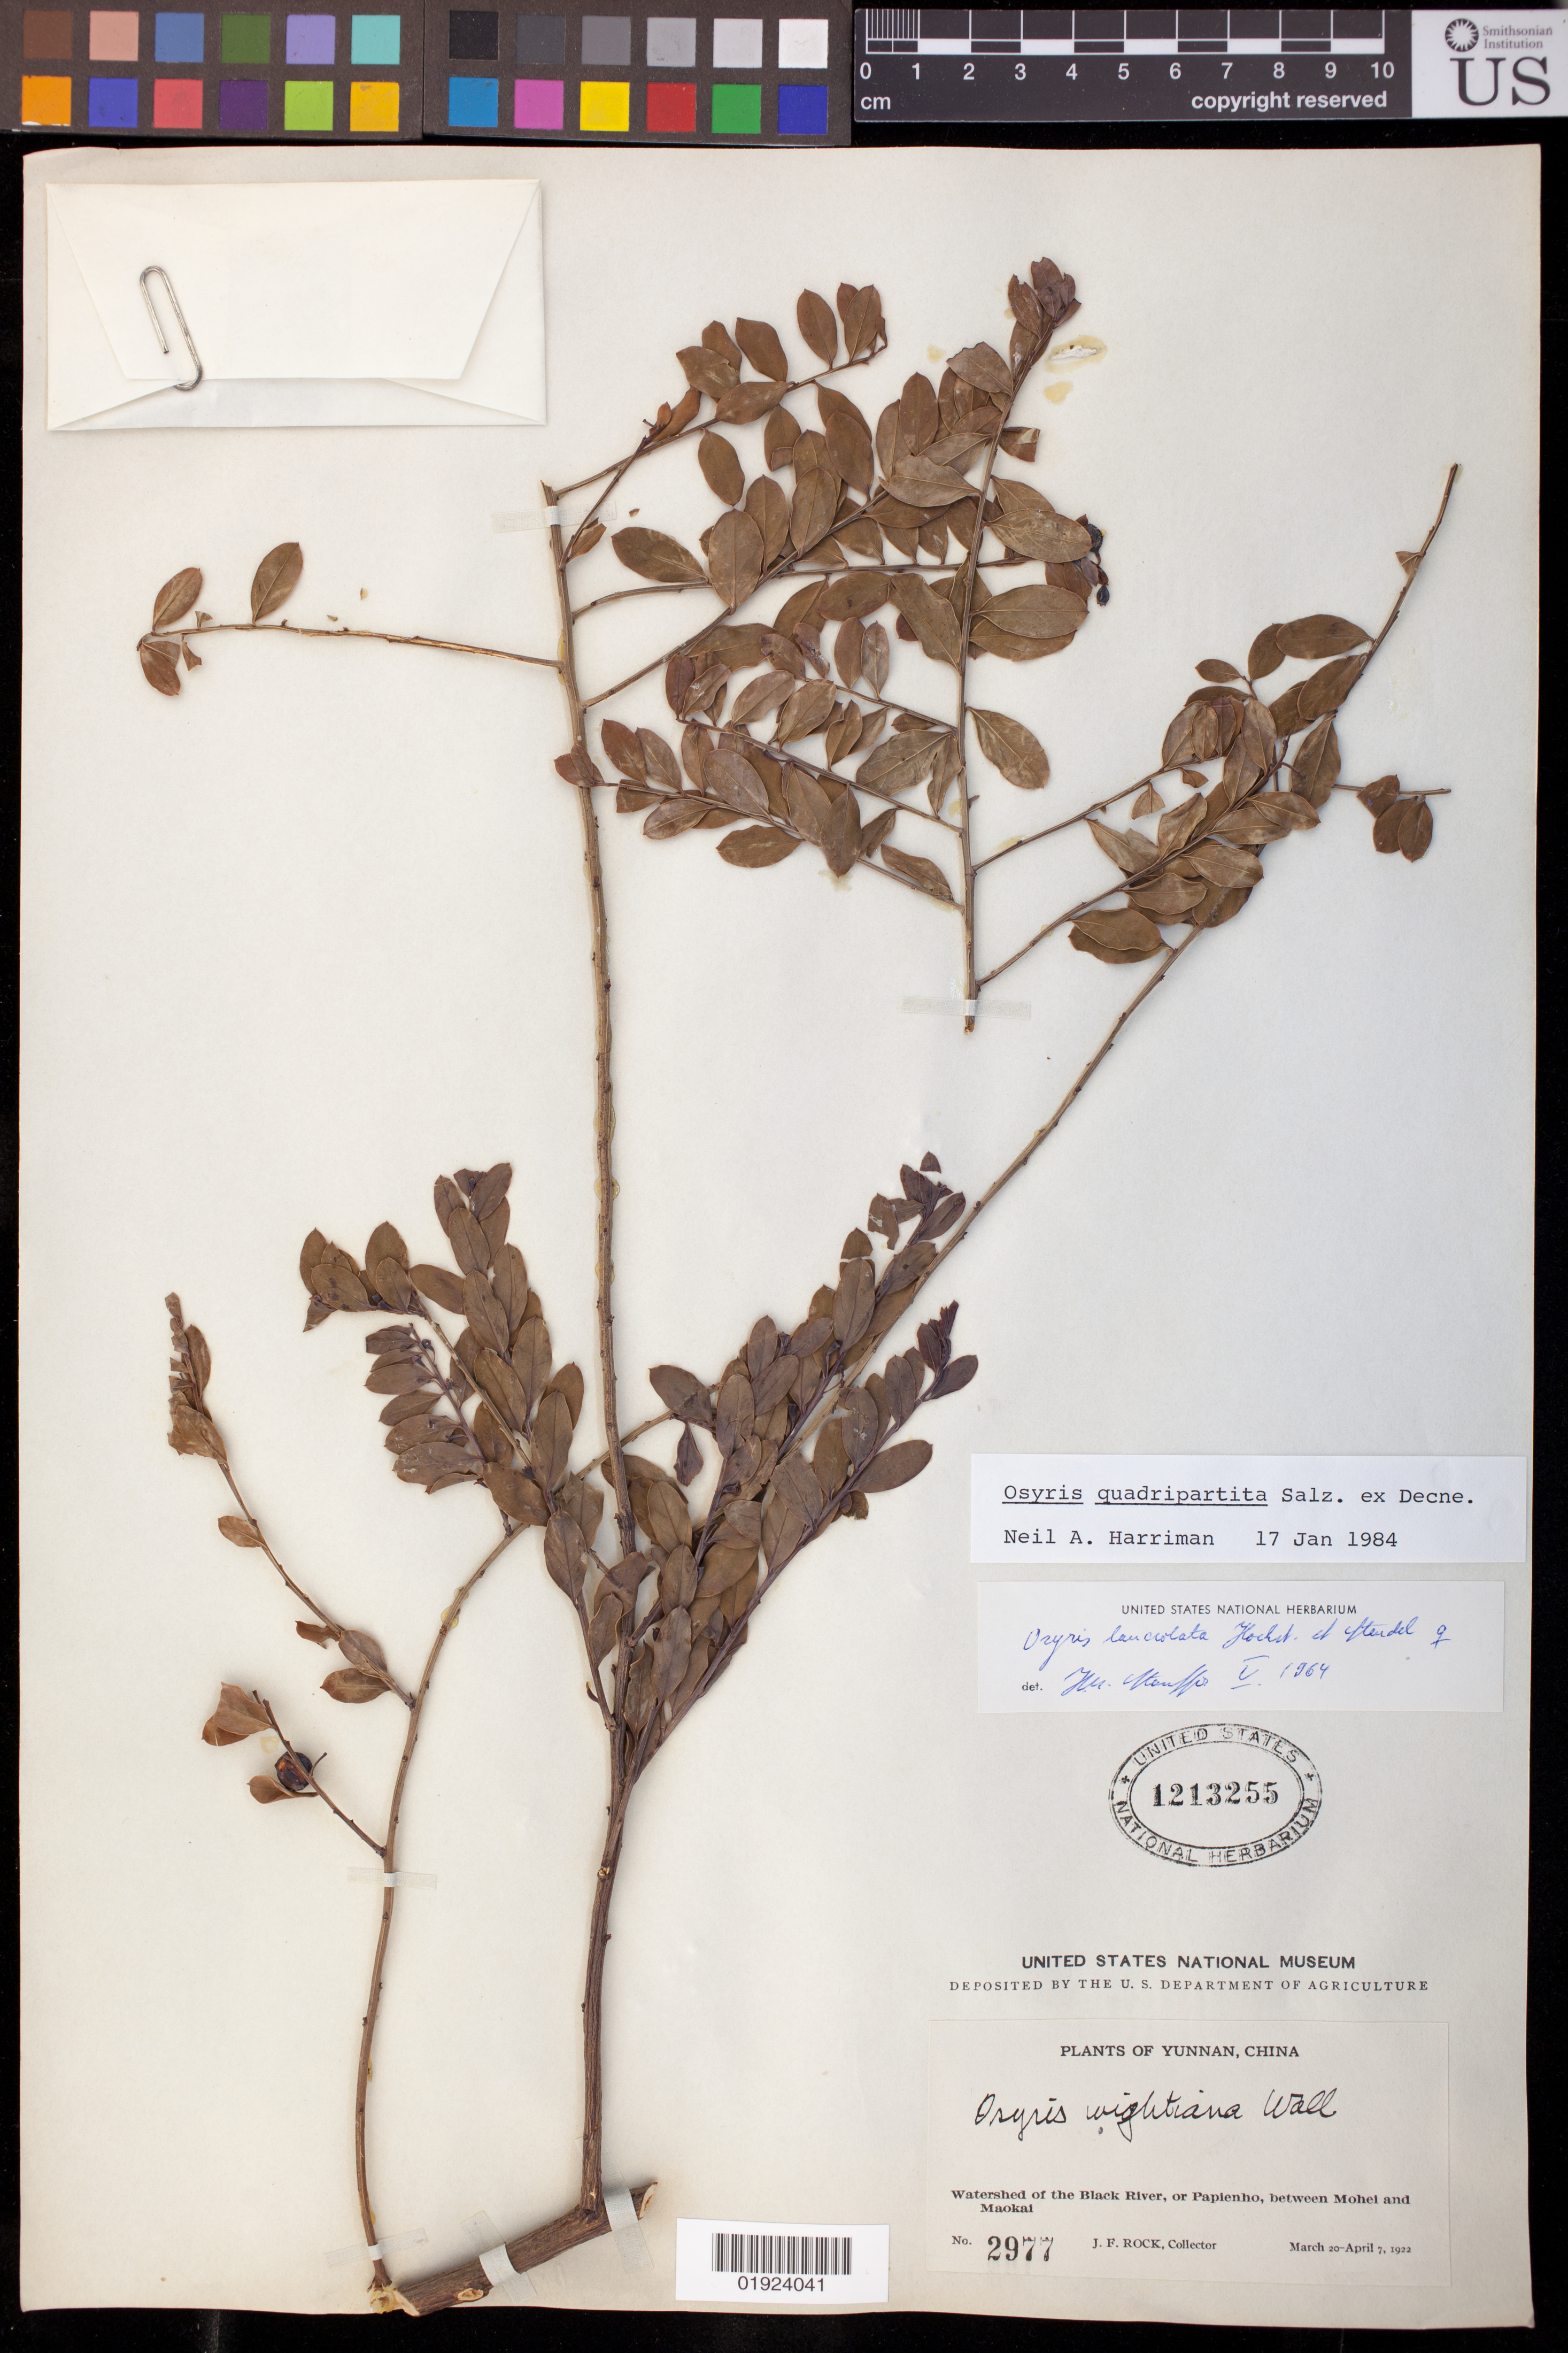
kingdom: Plantae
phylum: Tracheophyta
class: Magnoliopsida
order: Santalales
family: Santalaceae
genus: Osyris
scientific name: Osyris quadripartita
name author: Salzm. ex Decne.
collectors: J. F. Rock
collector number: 2977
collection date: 1922-03-20/1922-04-07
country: China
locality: Watershed of the Black River, or Papienho, between Mohel and Maokai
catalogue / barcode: US 1213255